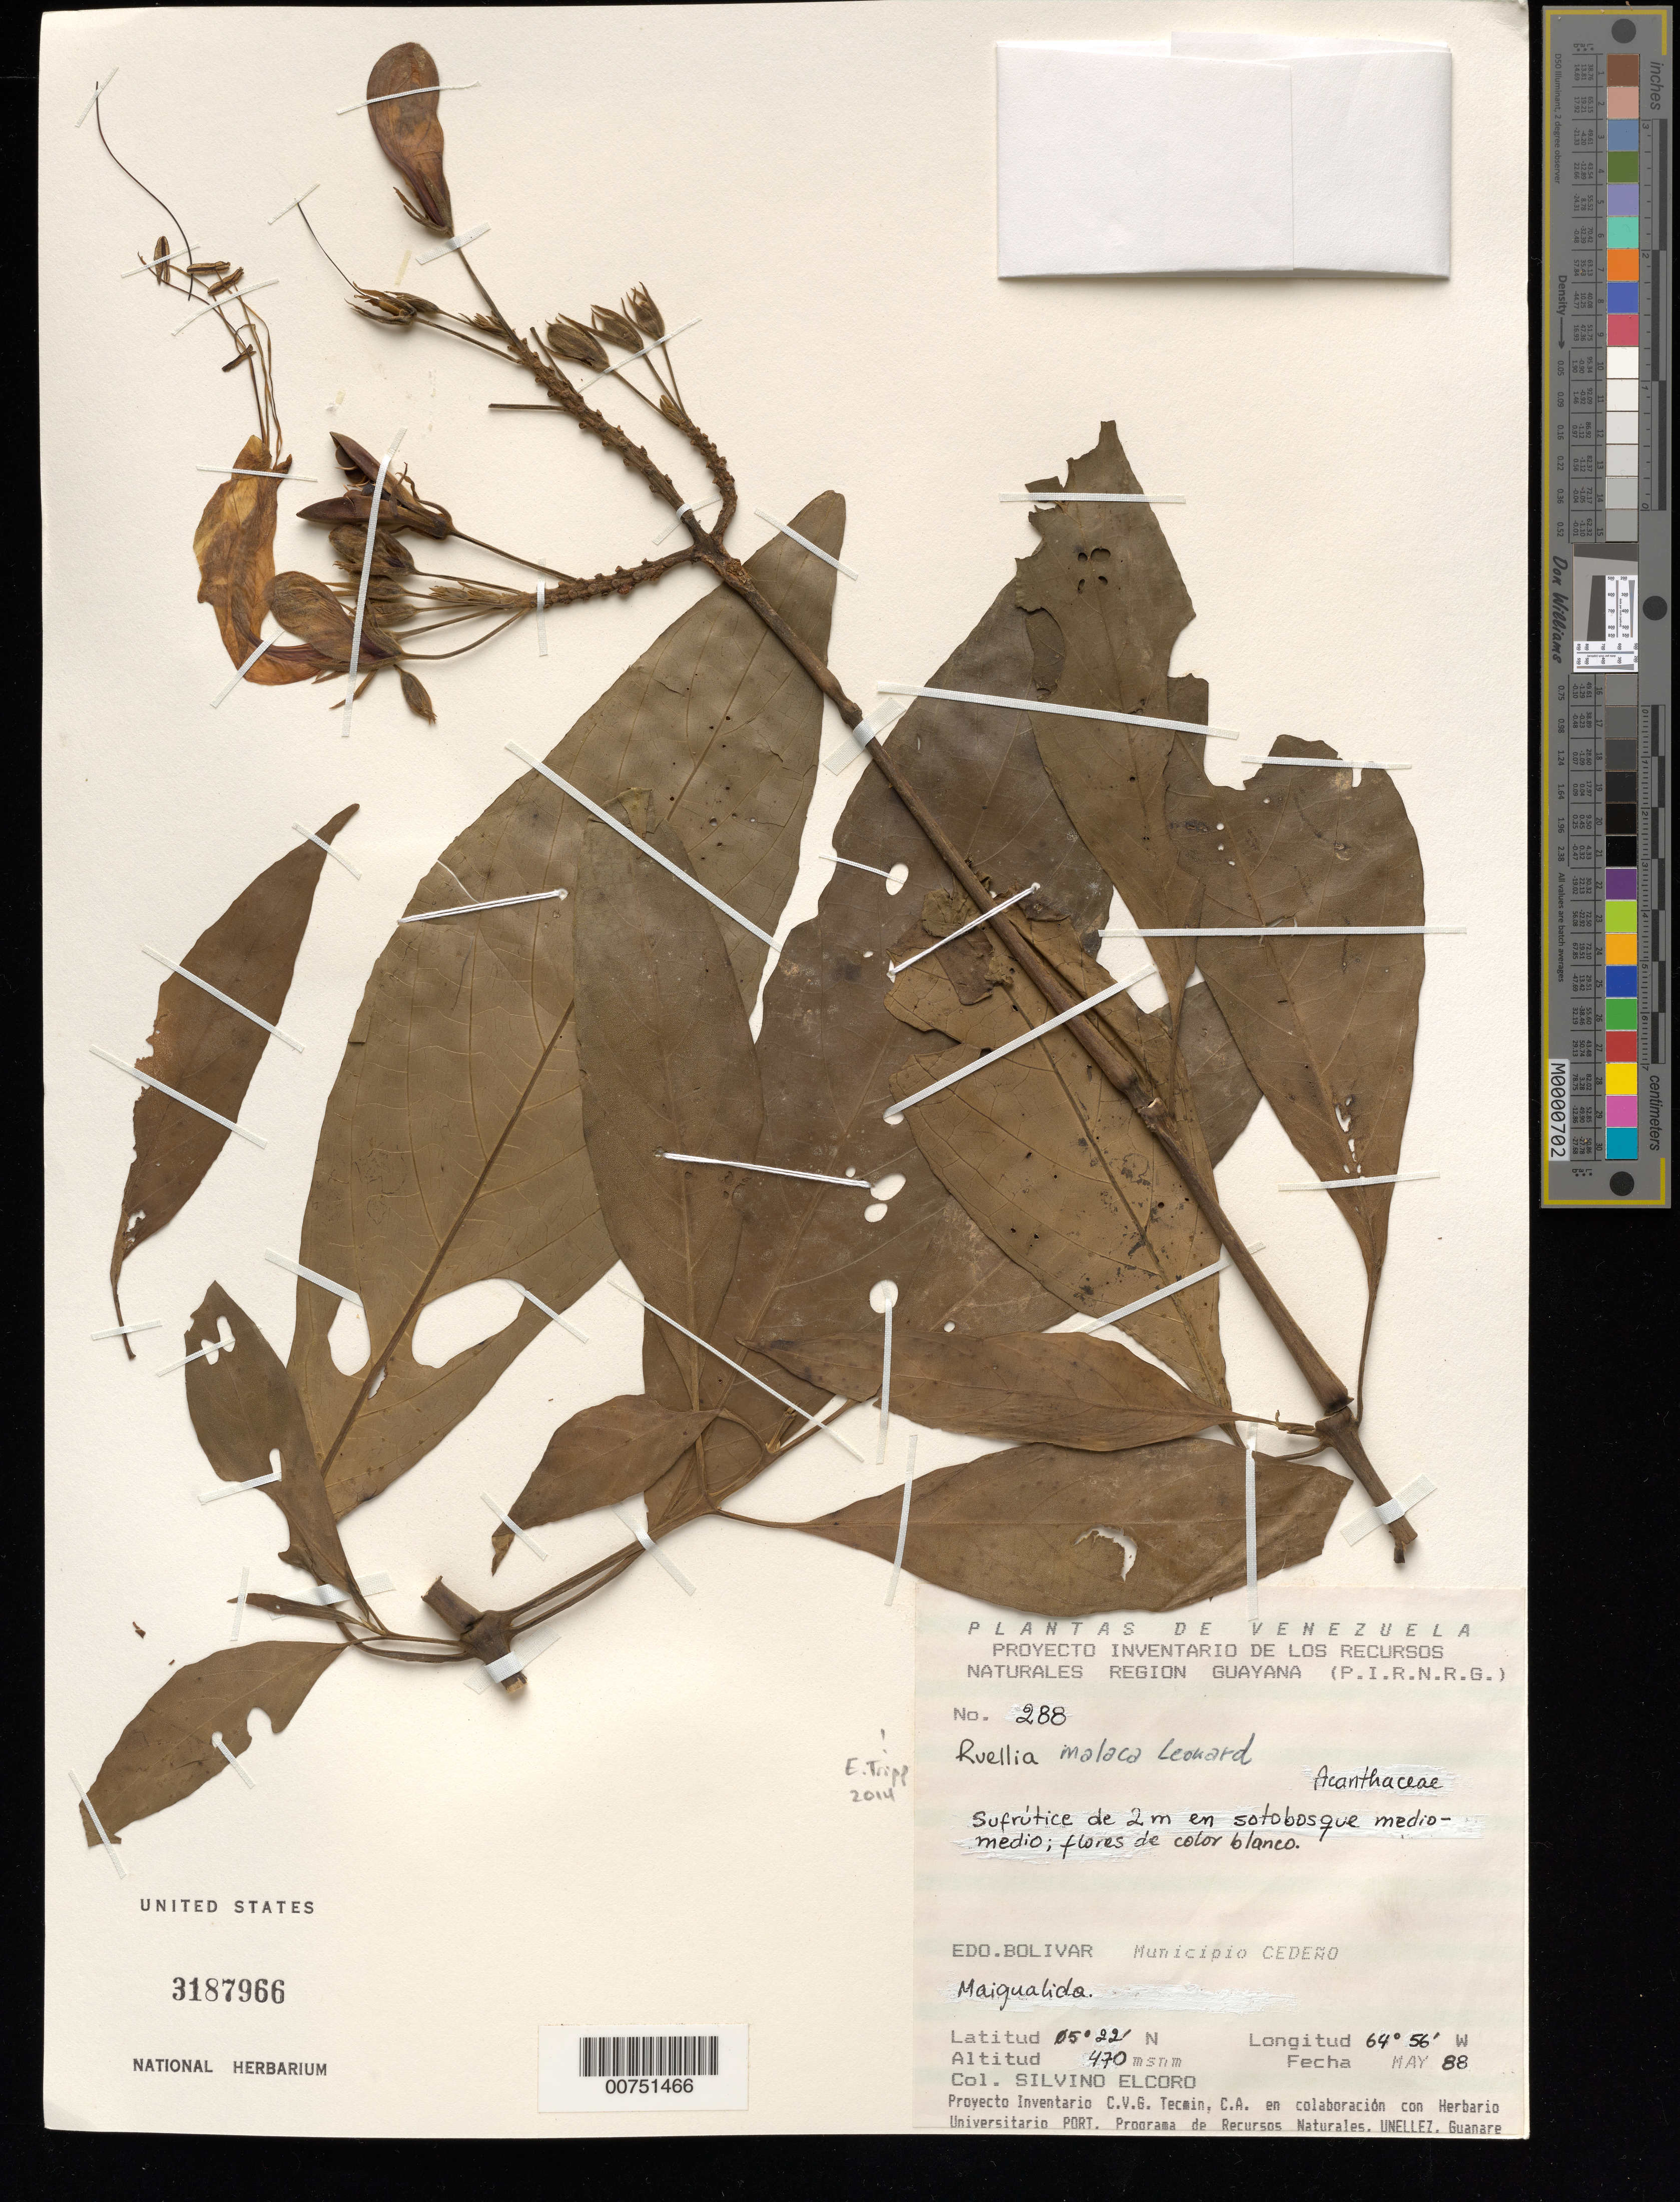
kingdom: Plantae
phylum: Tracheophyta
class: Magnoliopsida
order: Lamiales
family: Acanthaceae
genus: Ruellia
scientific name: Ruellia malaca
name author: Leonard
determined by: Wasshausen, Dieter C., (BOT), Smithsonian Institution - National Museum of Natural History (UNITED STATES)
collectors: S. Elcoro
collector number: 288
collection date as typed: May-88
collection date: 1988-05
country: Venezuela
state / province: Bolívar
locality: Mun. Cedeño, Maigualida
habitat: Sotobosque medio-medio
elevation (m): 470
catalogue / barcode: US 3187966